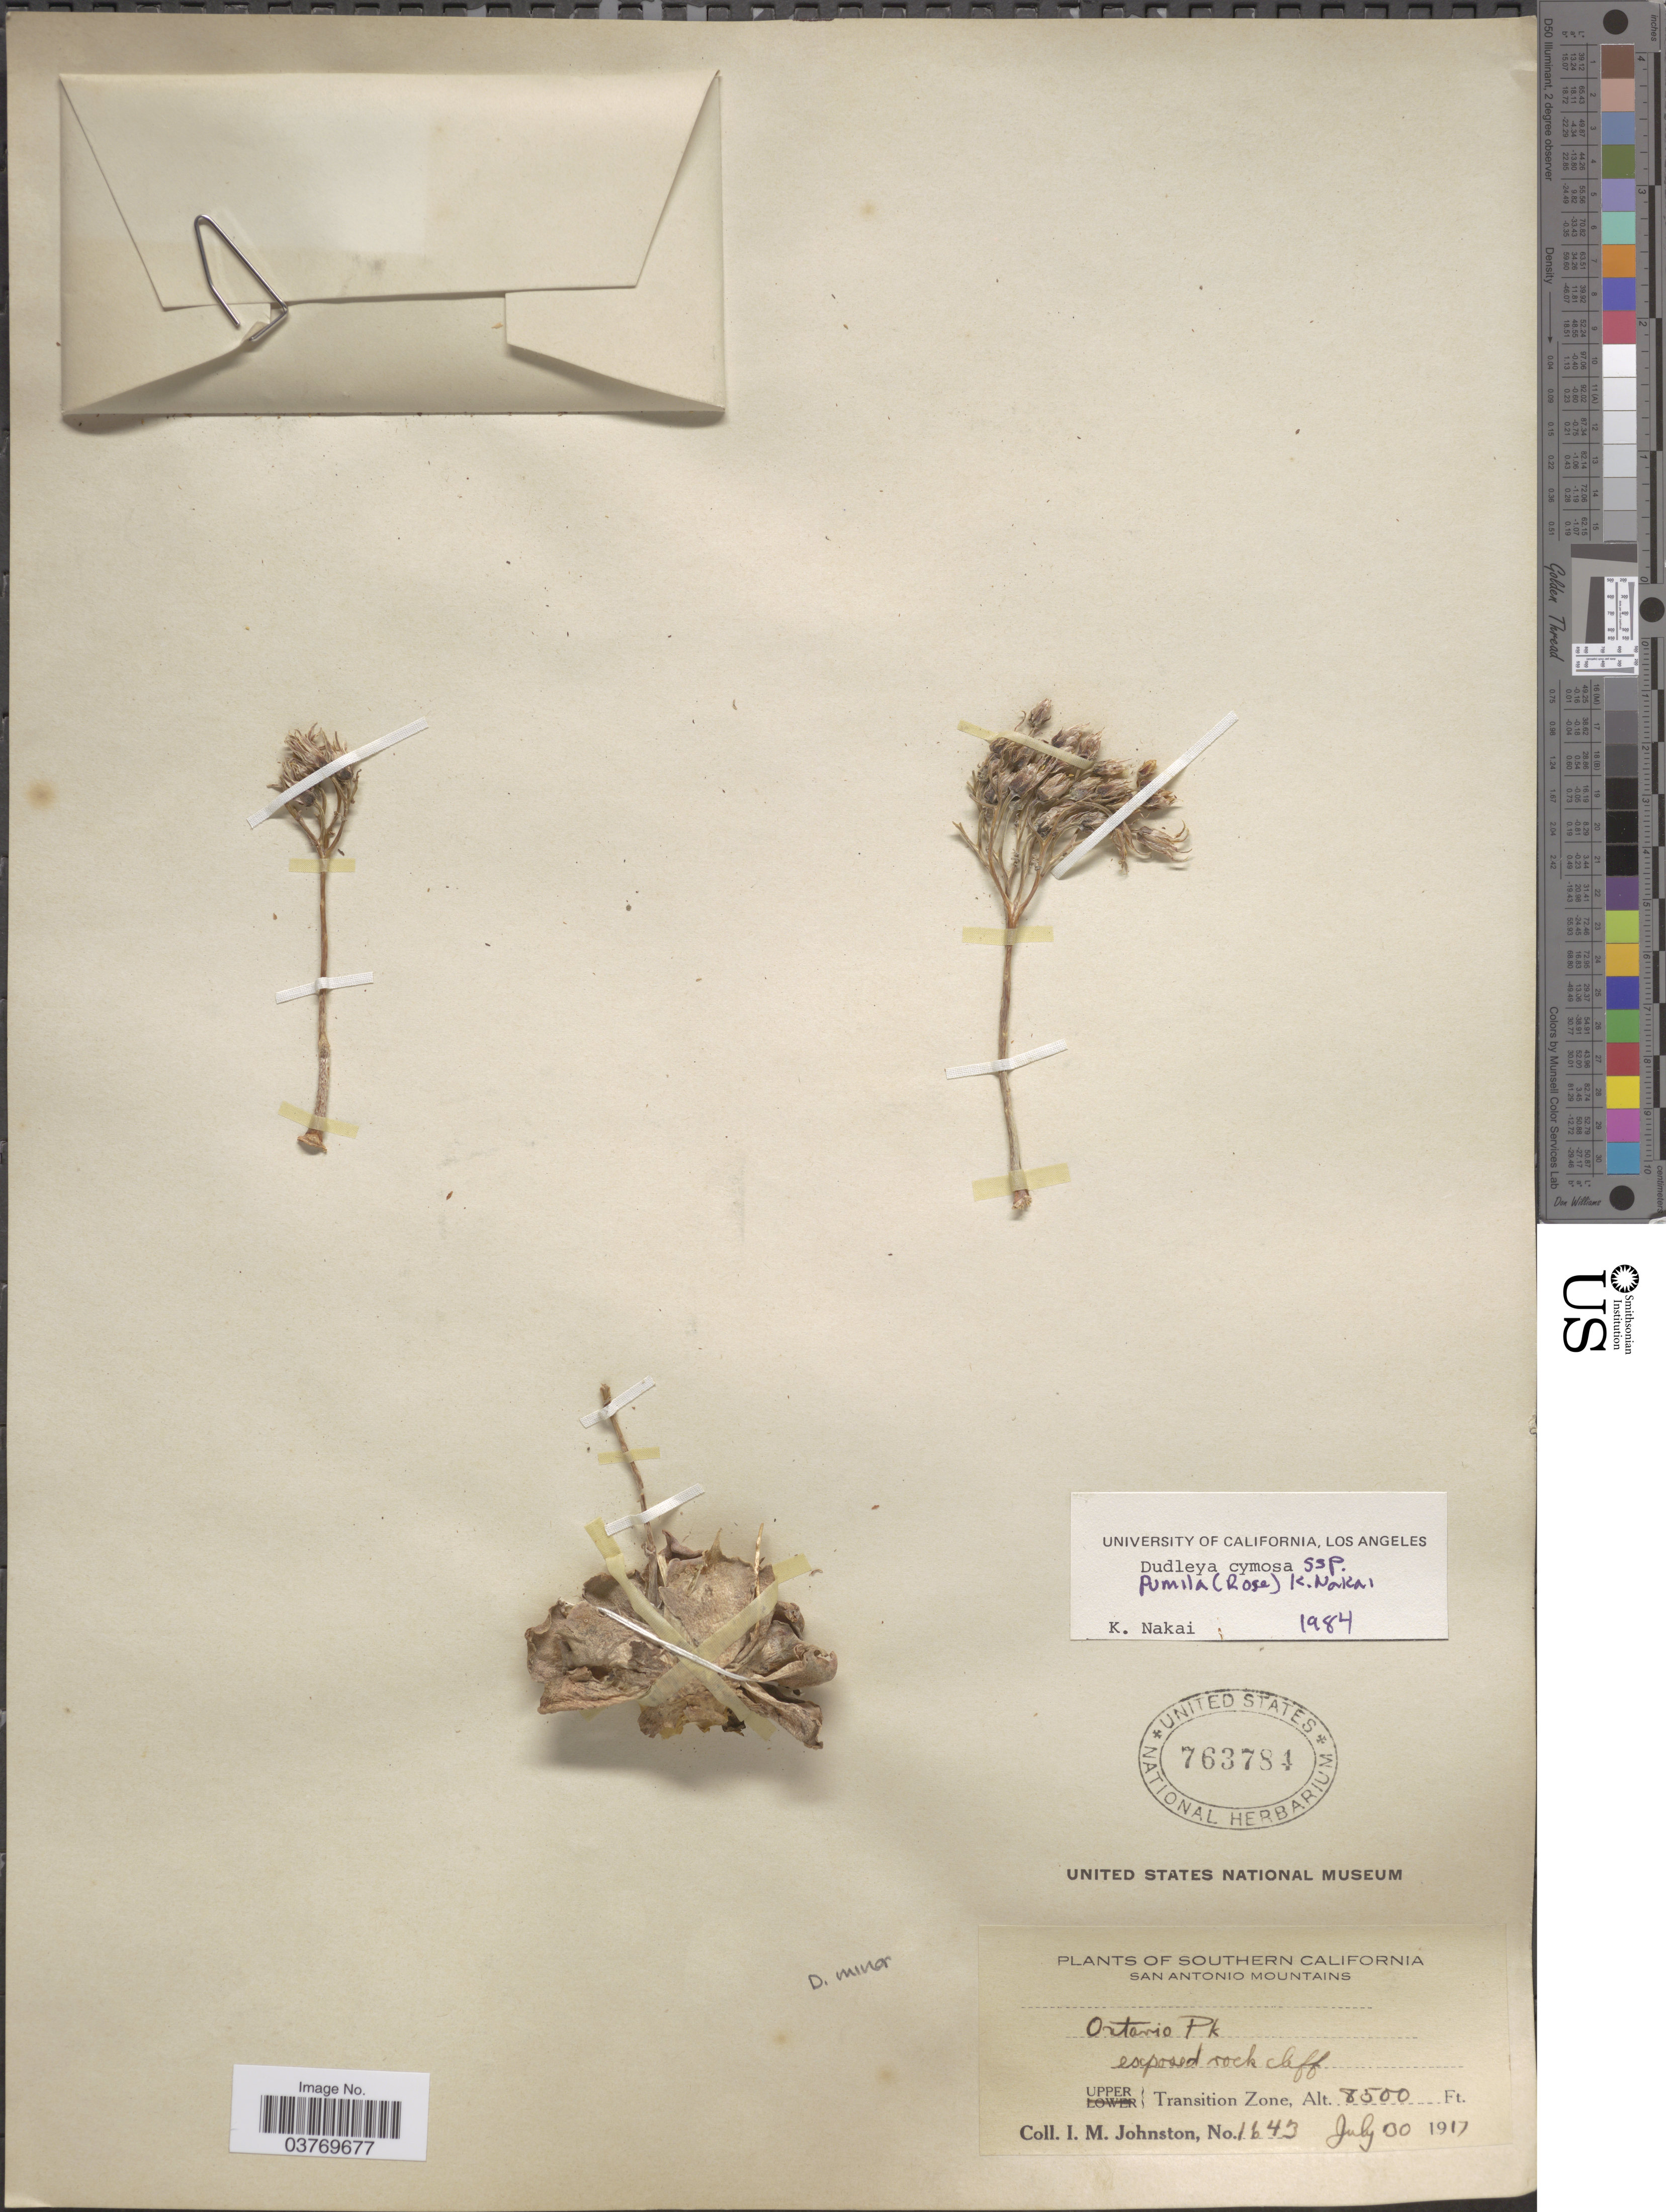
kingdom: Plantae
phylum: Tracheophyta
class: Magnoliopsida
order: Saxifragales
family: Crassulaceae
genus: Dudleya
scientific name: Dudleya cymosa subsp. pumila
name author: (Rose) K.M. Nakai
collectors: I.M. Johnston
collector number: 1643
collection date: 1917-07-30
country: United States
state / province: California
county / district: Los Angeles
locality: Southern California. San Antonio Mountains. Ontario Pk.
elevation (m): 2591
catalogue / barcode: US 763784